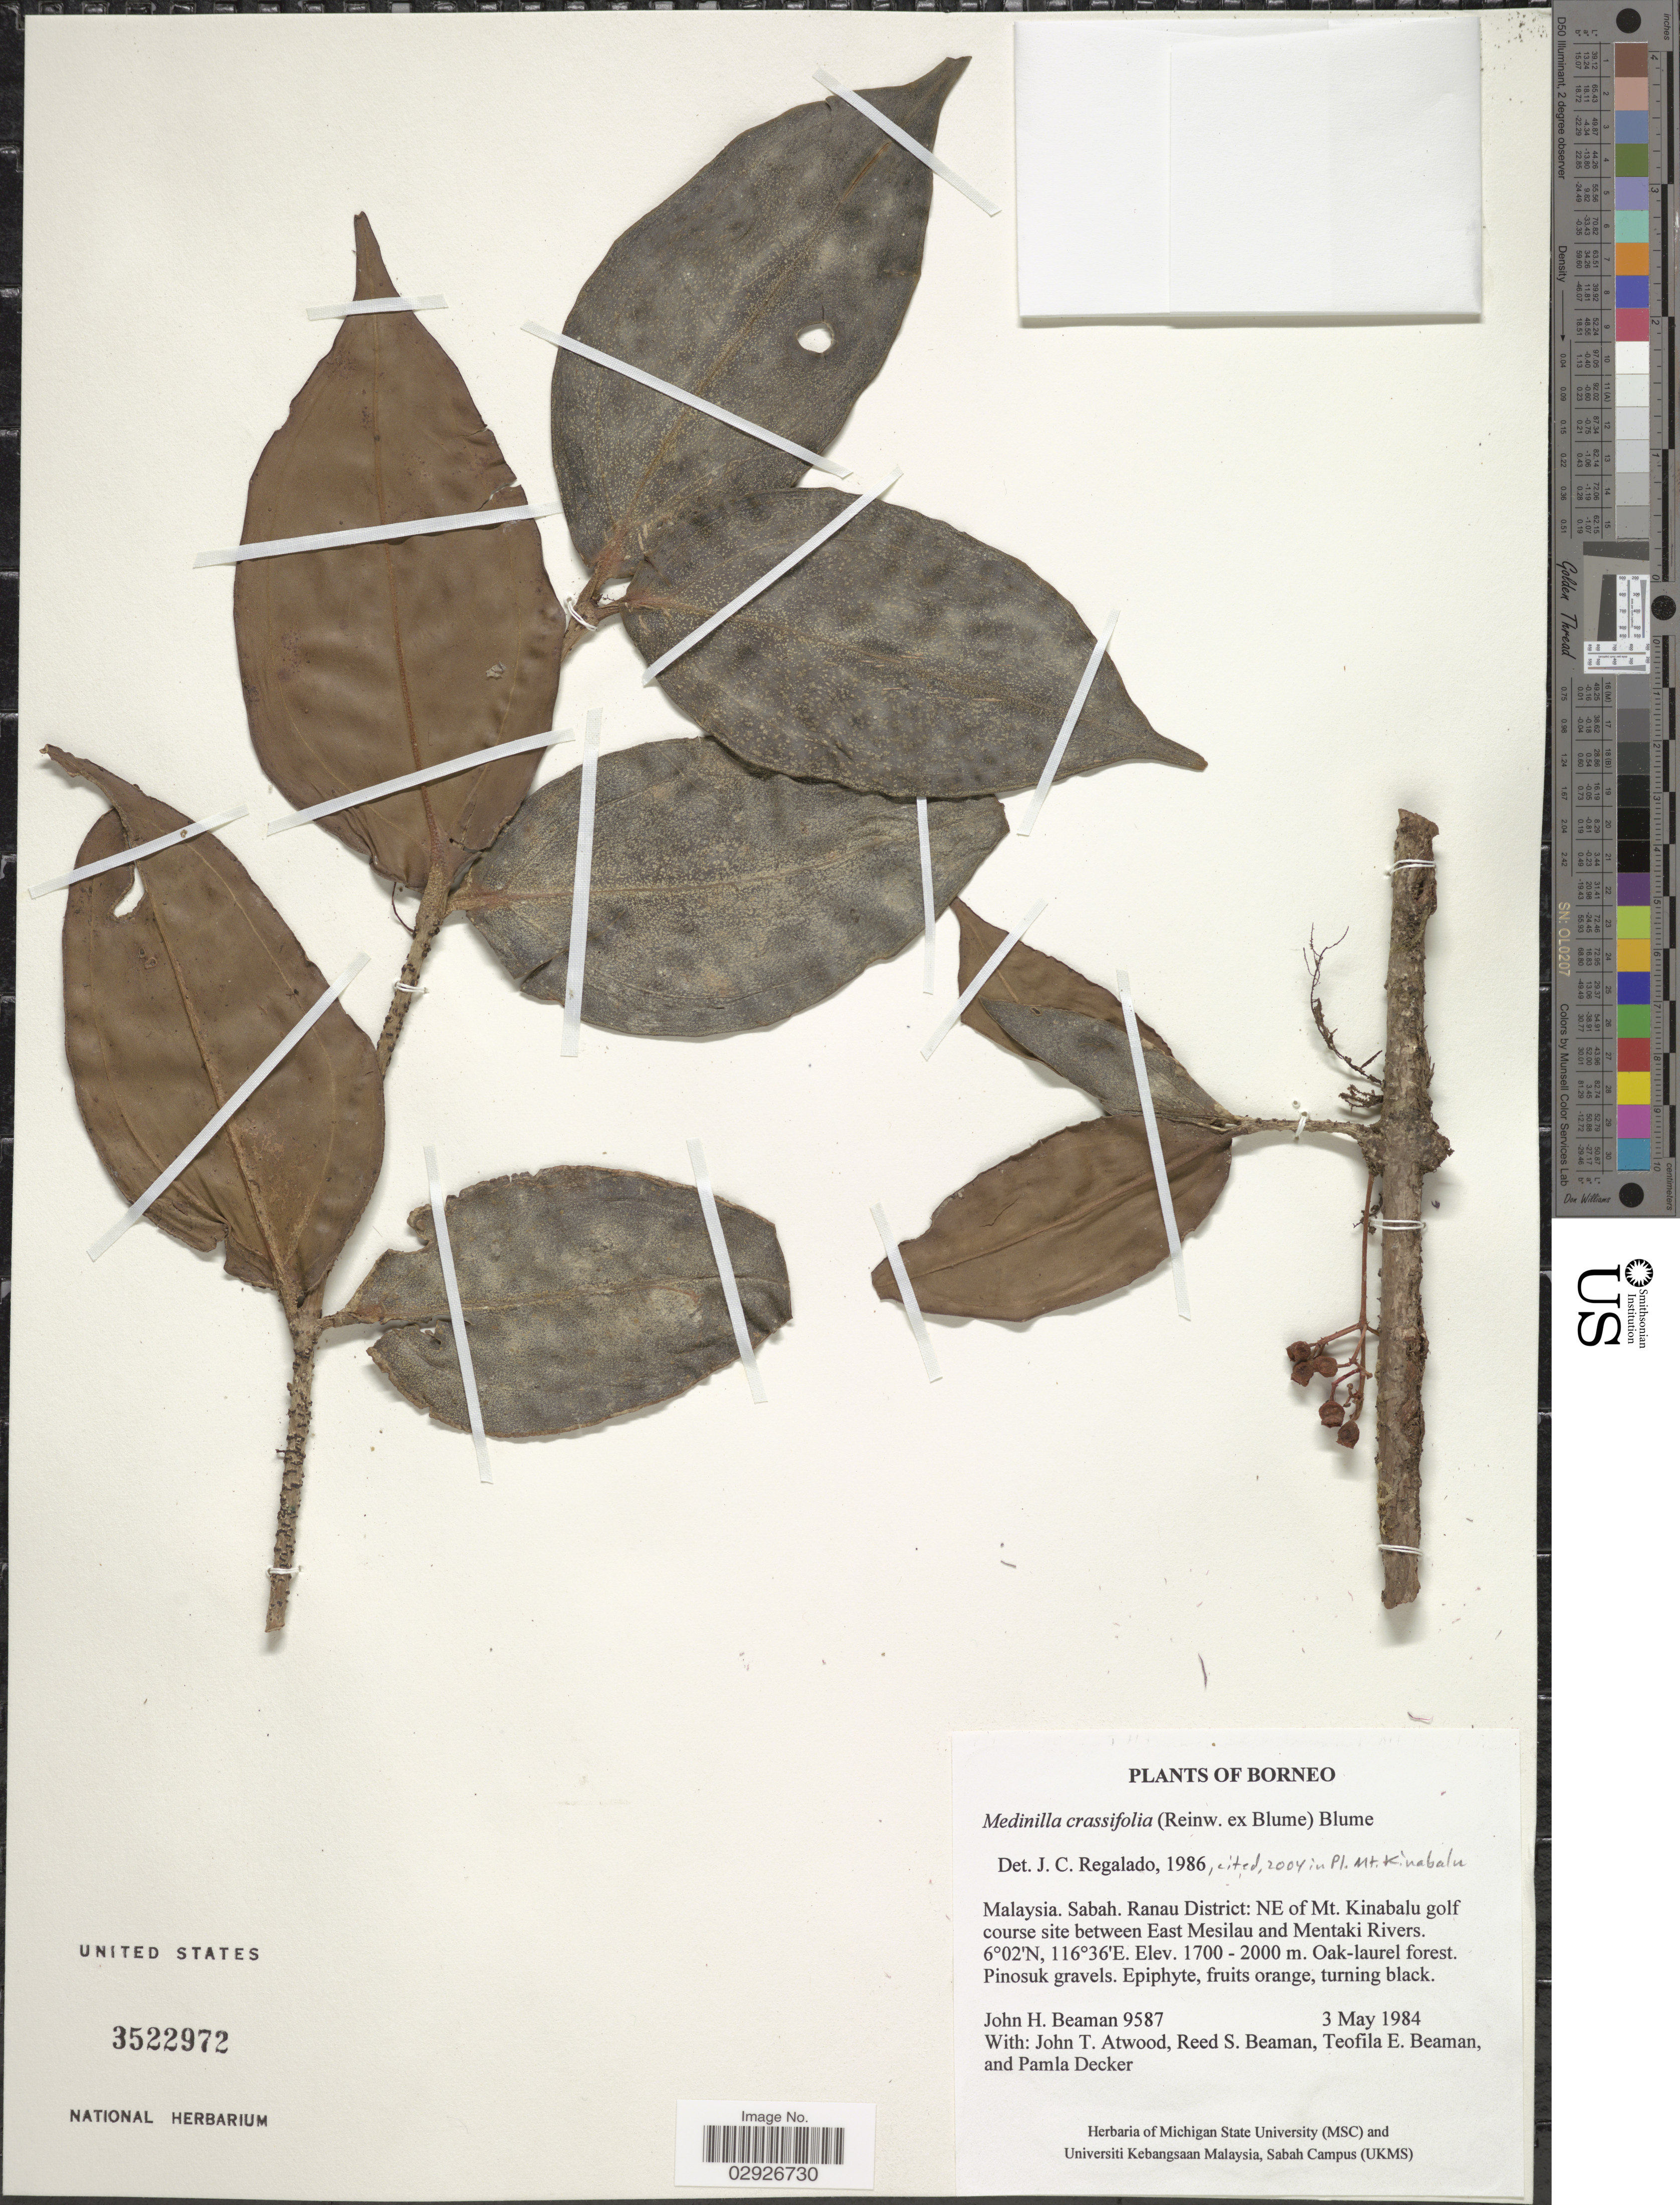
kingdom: Plantae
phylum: Tracheophyta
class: Magnoliopsida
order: Myrtales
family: Melastomataceae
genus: Medinilla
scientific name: Medinilla crassifolia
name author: Blume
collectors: J. H. Beaman, J. T. Atwood, R. S. Beaman, T. E. Beaman & P. Decker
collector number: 9587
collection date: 1984-05-03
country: Malaysia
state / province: Sabah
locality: Borneo. Ranau District: NE of Mt. Kinabalu golf course site between East Mesilau and Mentaki Rivers.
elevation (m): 1700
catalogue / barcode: US 3522972